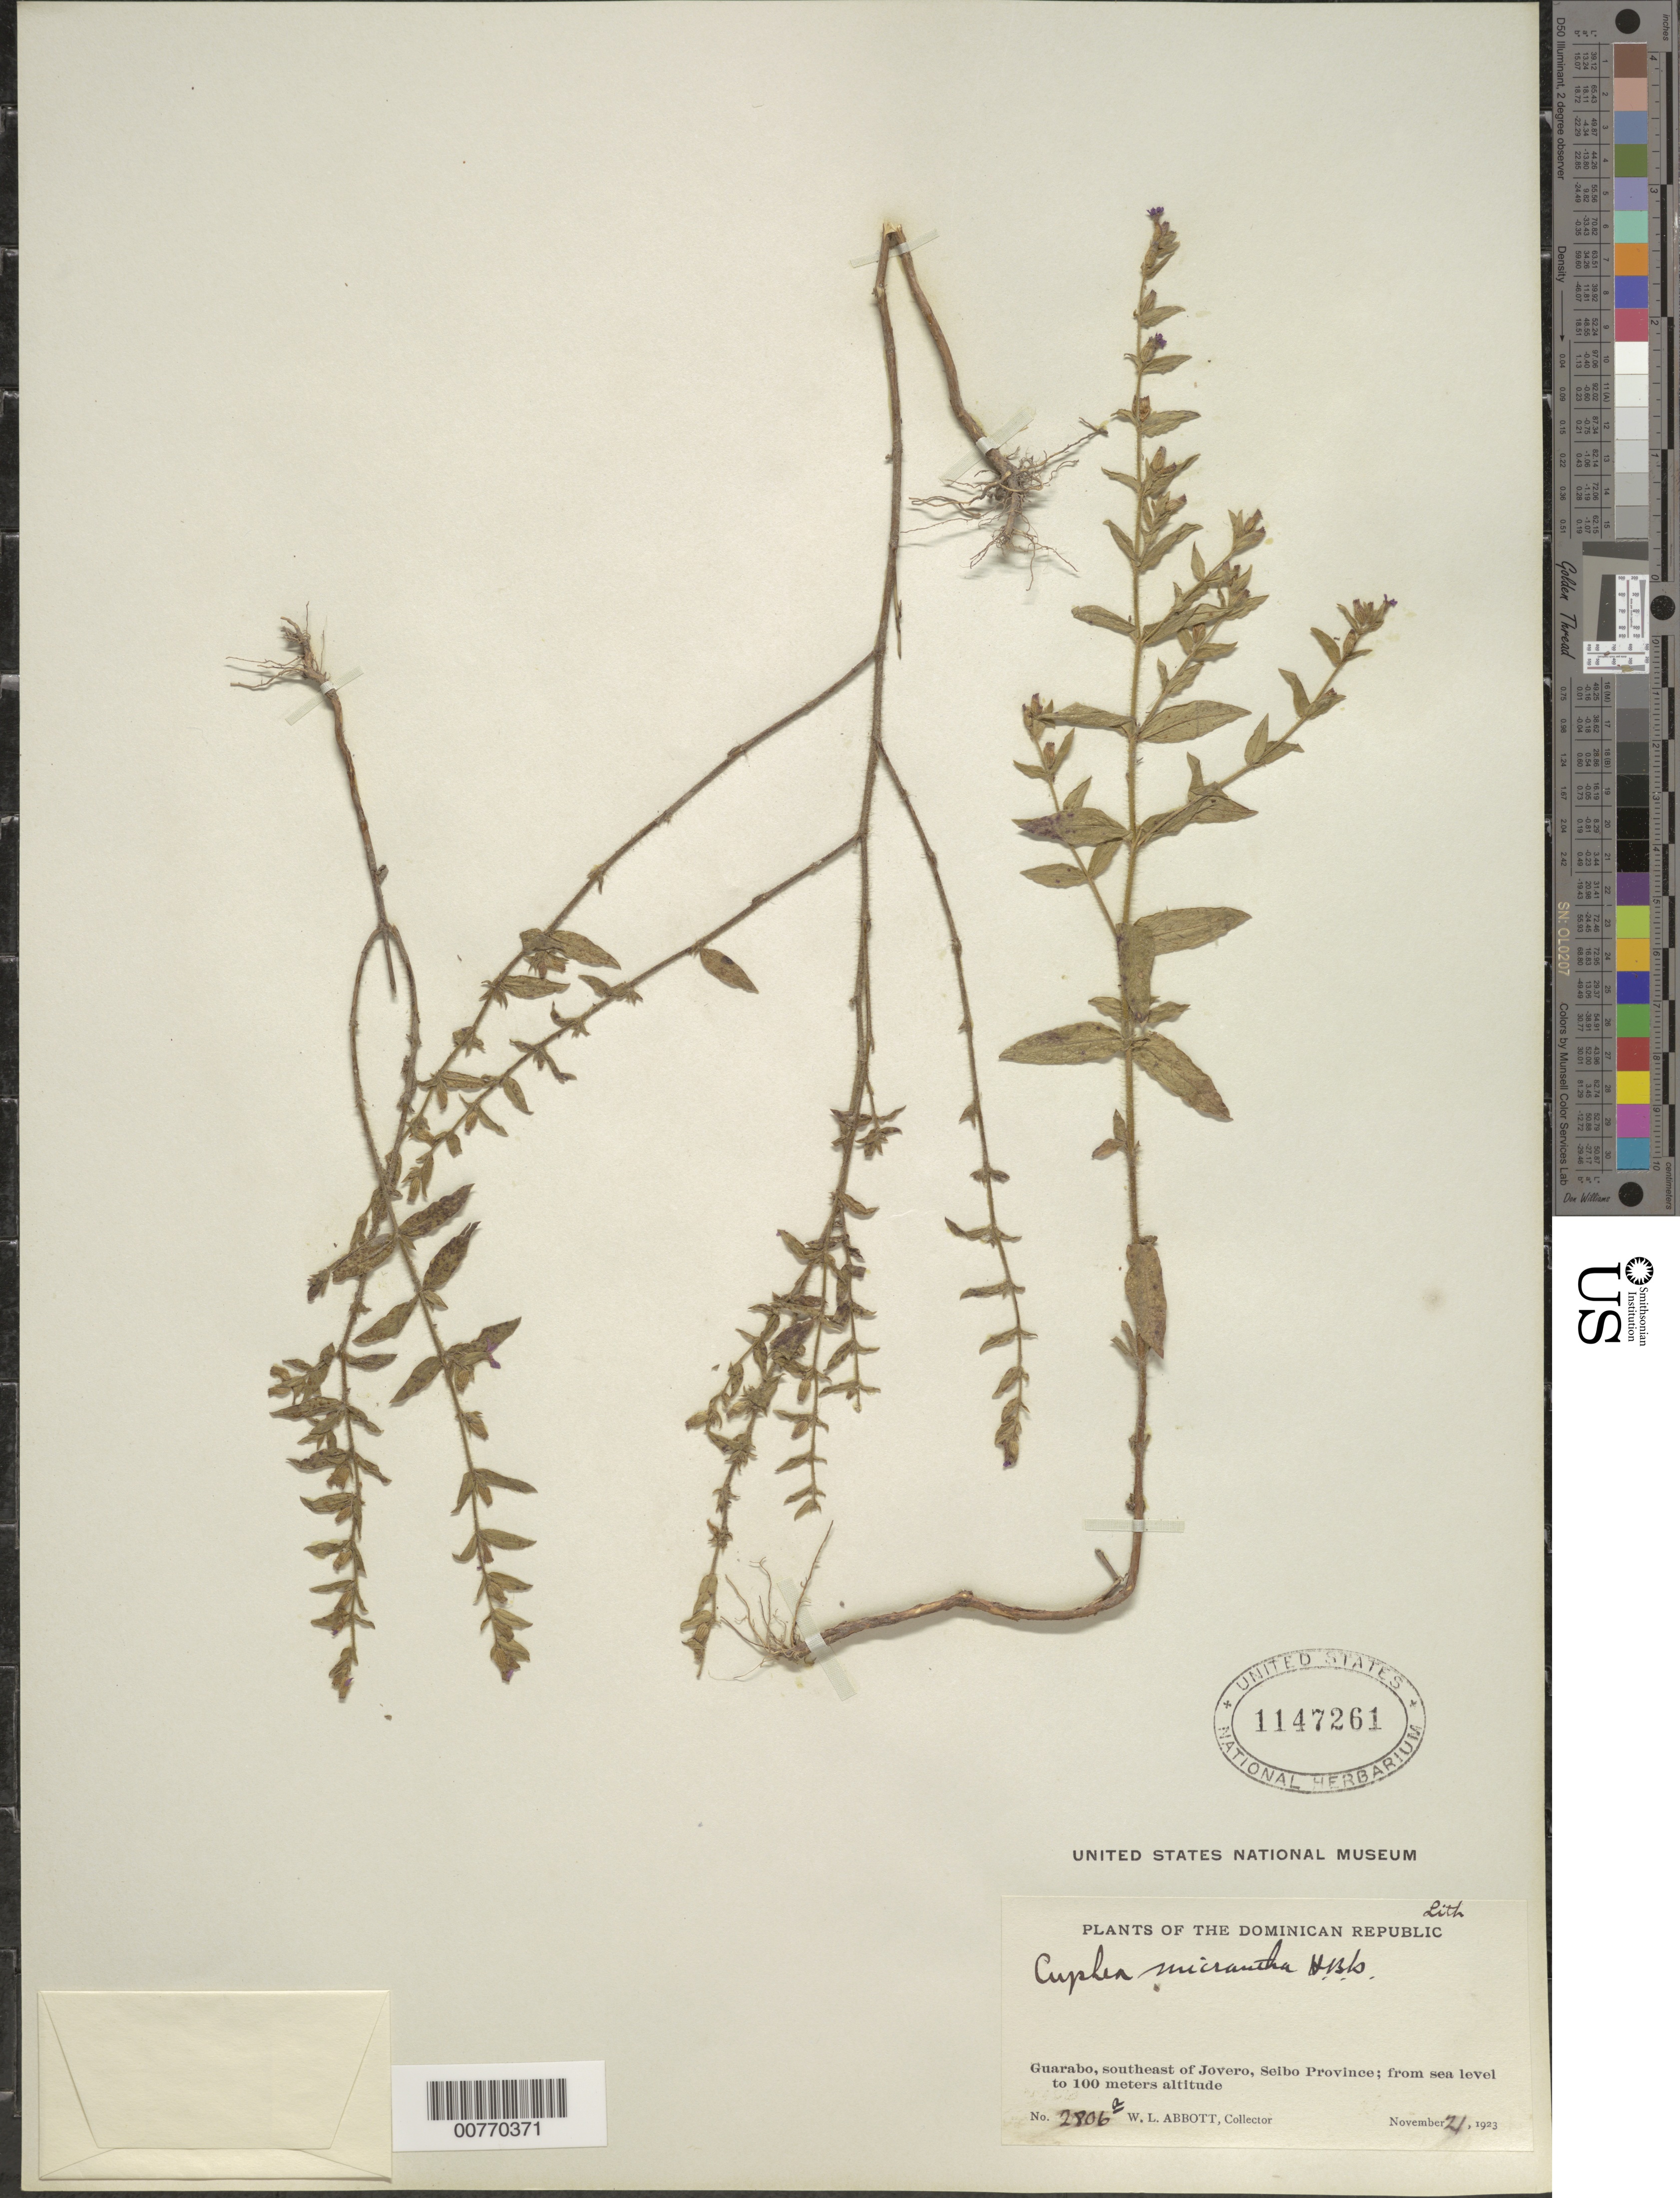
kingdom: Plantae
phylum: Tracheophyta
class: Magnoliopsida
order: Myrtales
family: Lythraceae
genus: Cuphea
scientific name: Cuphea micrantha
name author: Kunth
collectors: W. L. Abbott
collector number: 2806a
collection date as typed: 21 Nov 1923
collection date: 1923-11-21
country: Dominican Republic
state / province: El Seibo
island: Hispaniola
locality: Guarabo, southeast of Jovero.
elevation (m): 0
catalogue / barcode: US 1147261